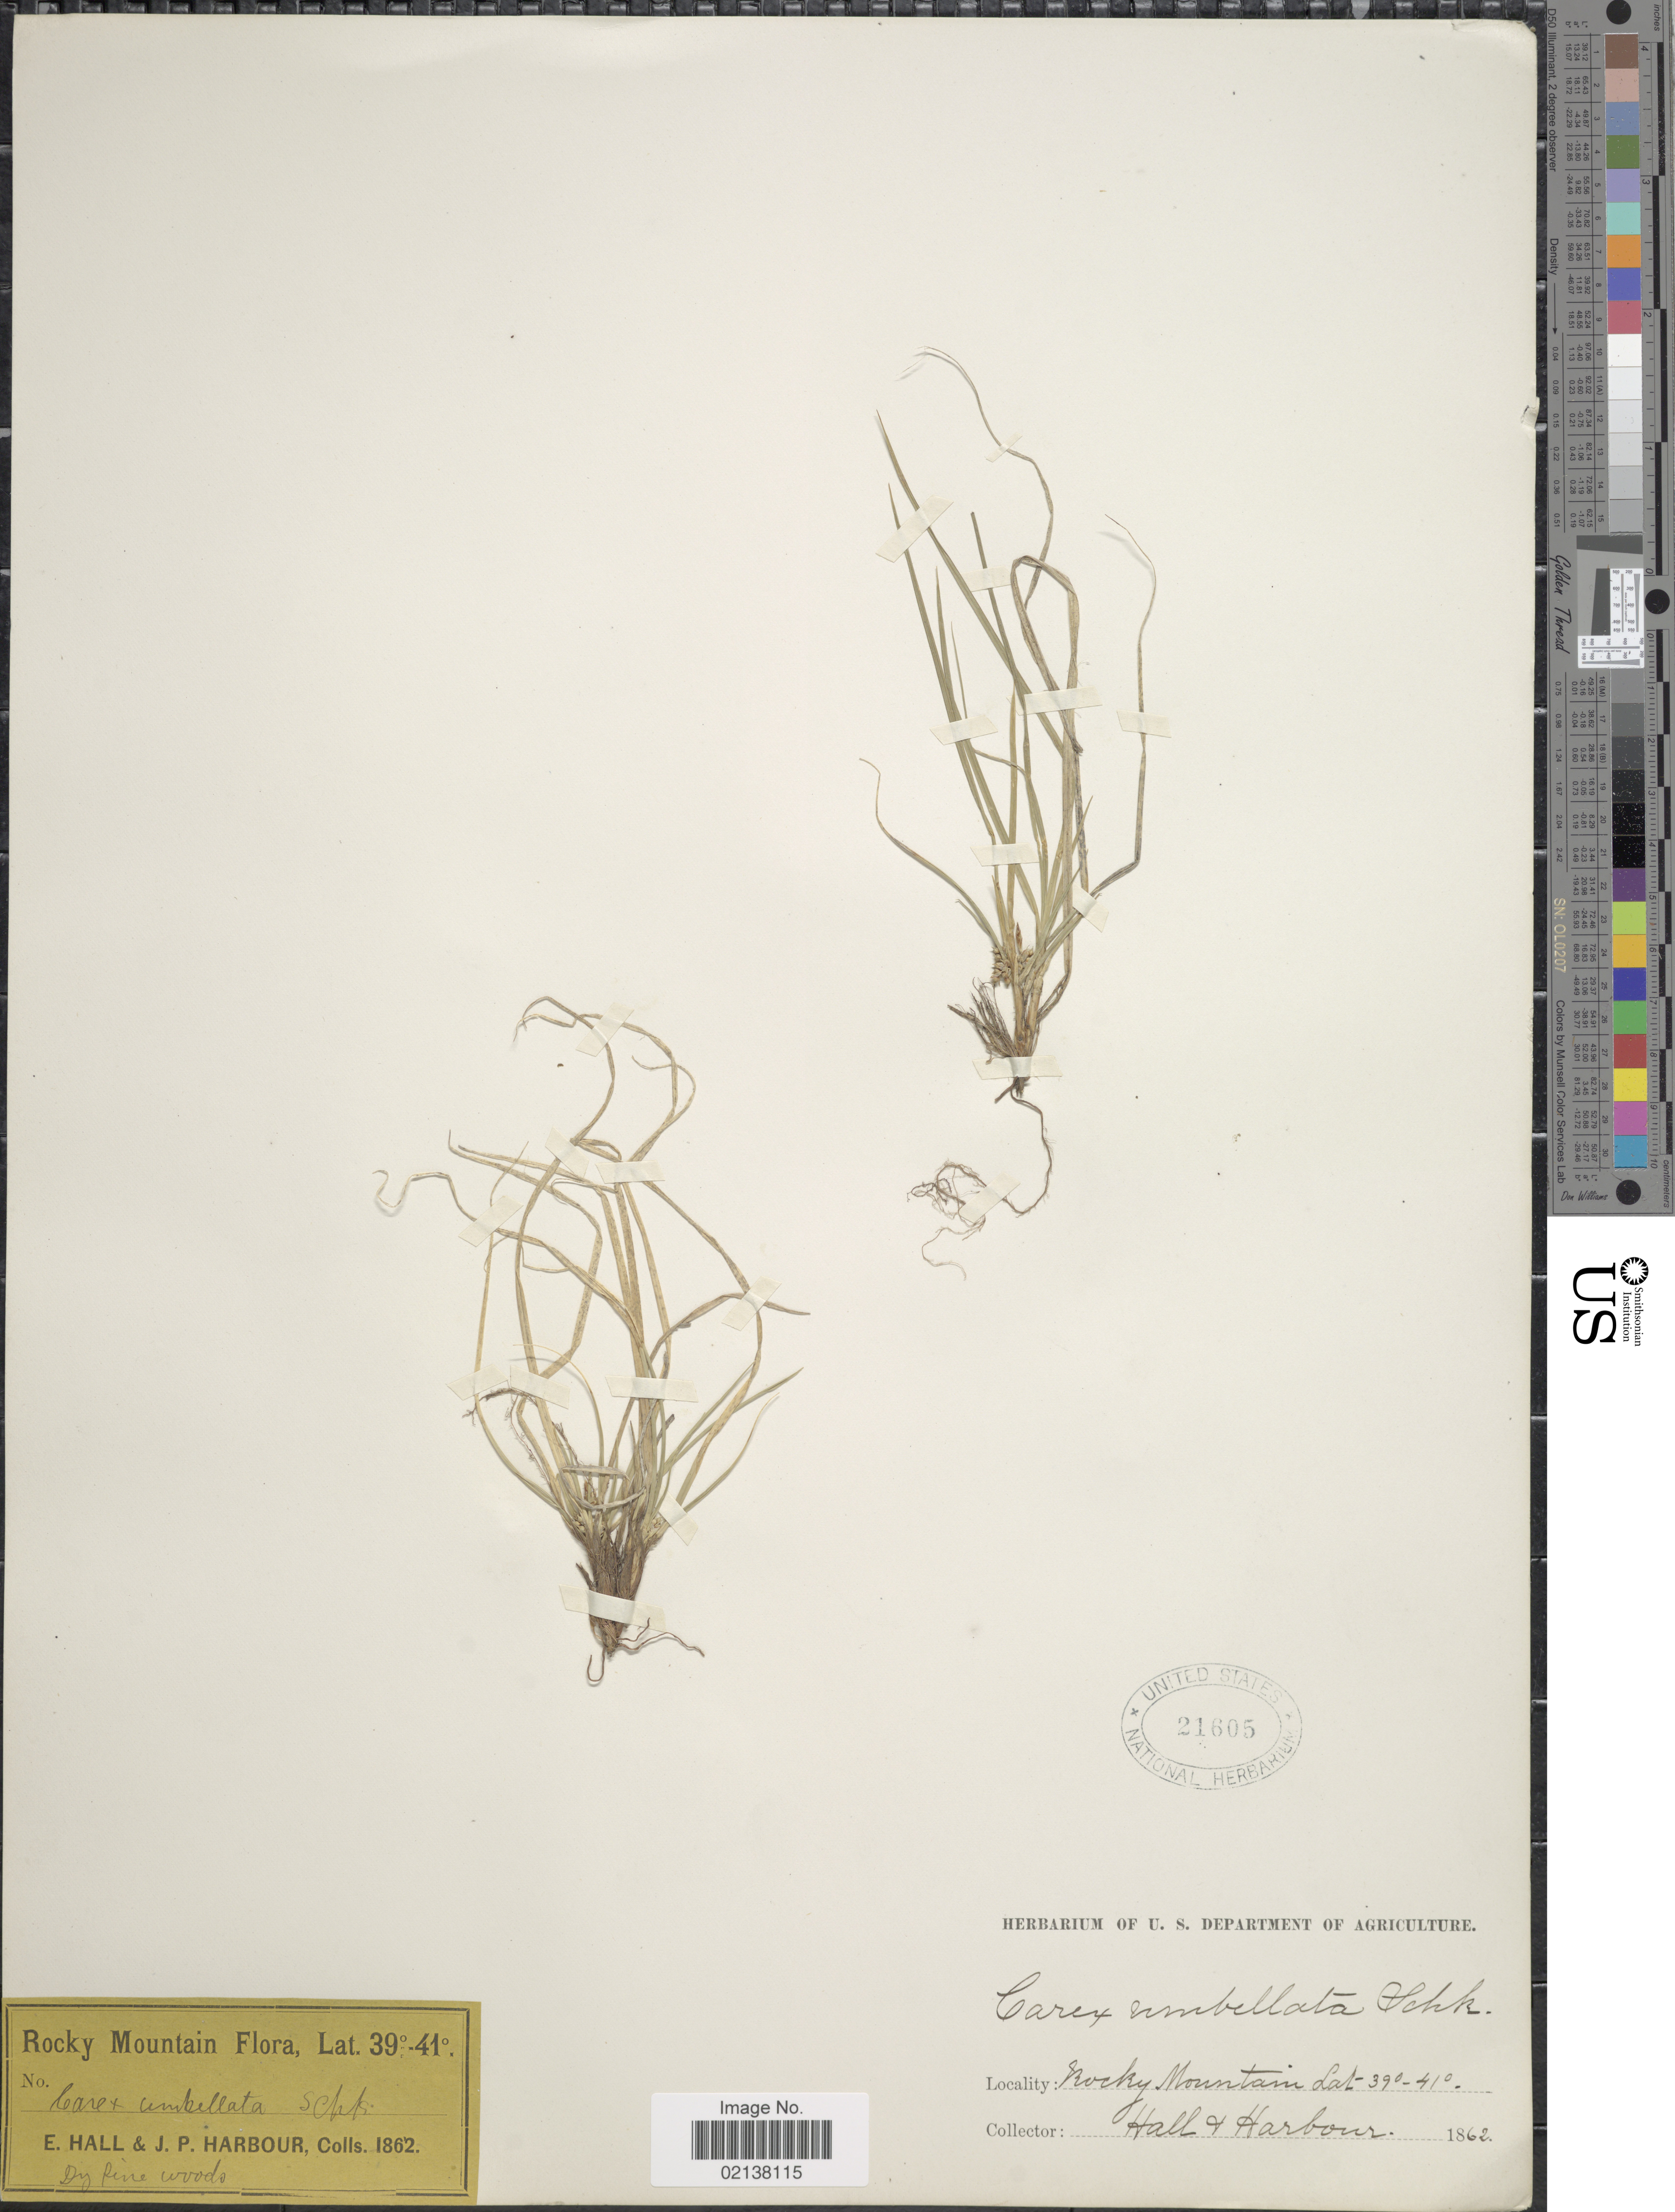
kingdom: Plantae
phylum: Tracheophyta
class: Liliopsida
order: Poales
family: Cyperaceae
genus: Carex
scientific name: Carex umbellata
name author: Schkuhr ex Willd.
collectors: E. Hall & J. Harbour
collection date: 1862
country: United States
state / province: Colorado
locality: Rocky Mtns.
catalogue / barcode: US 21605